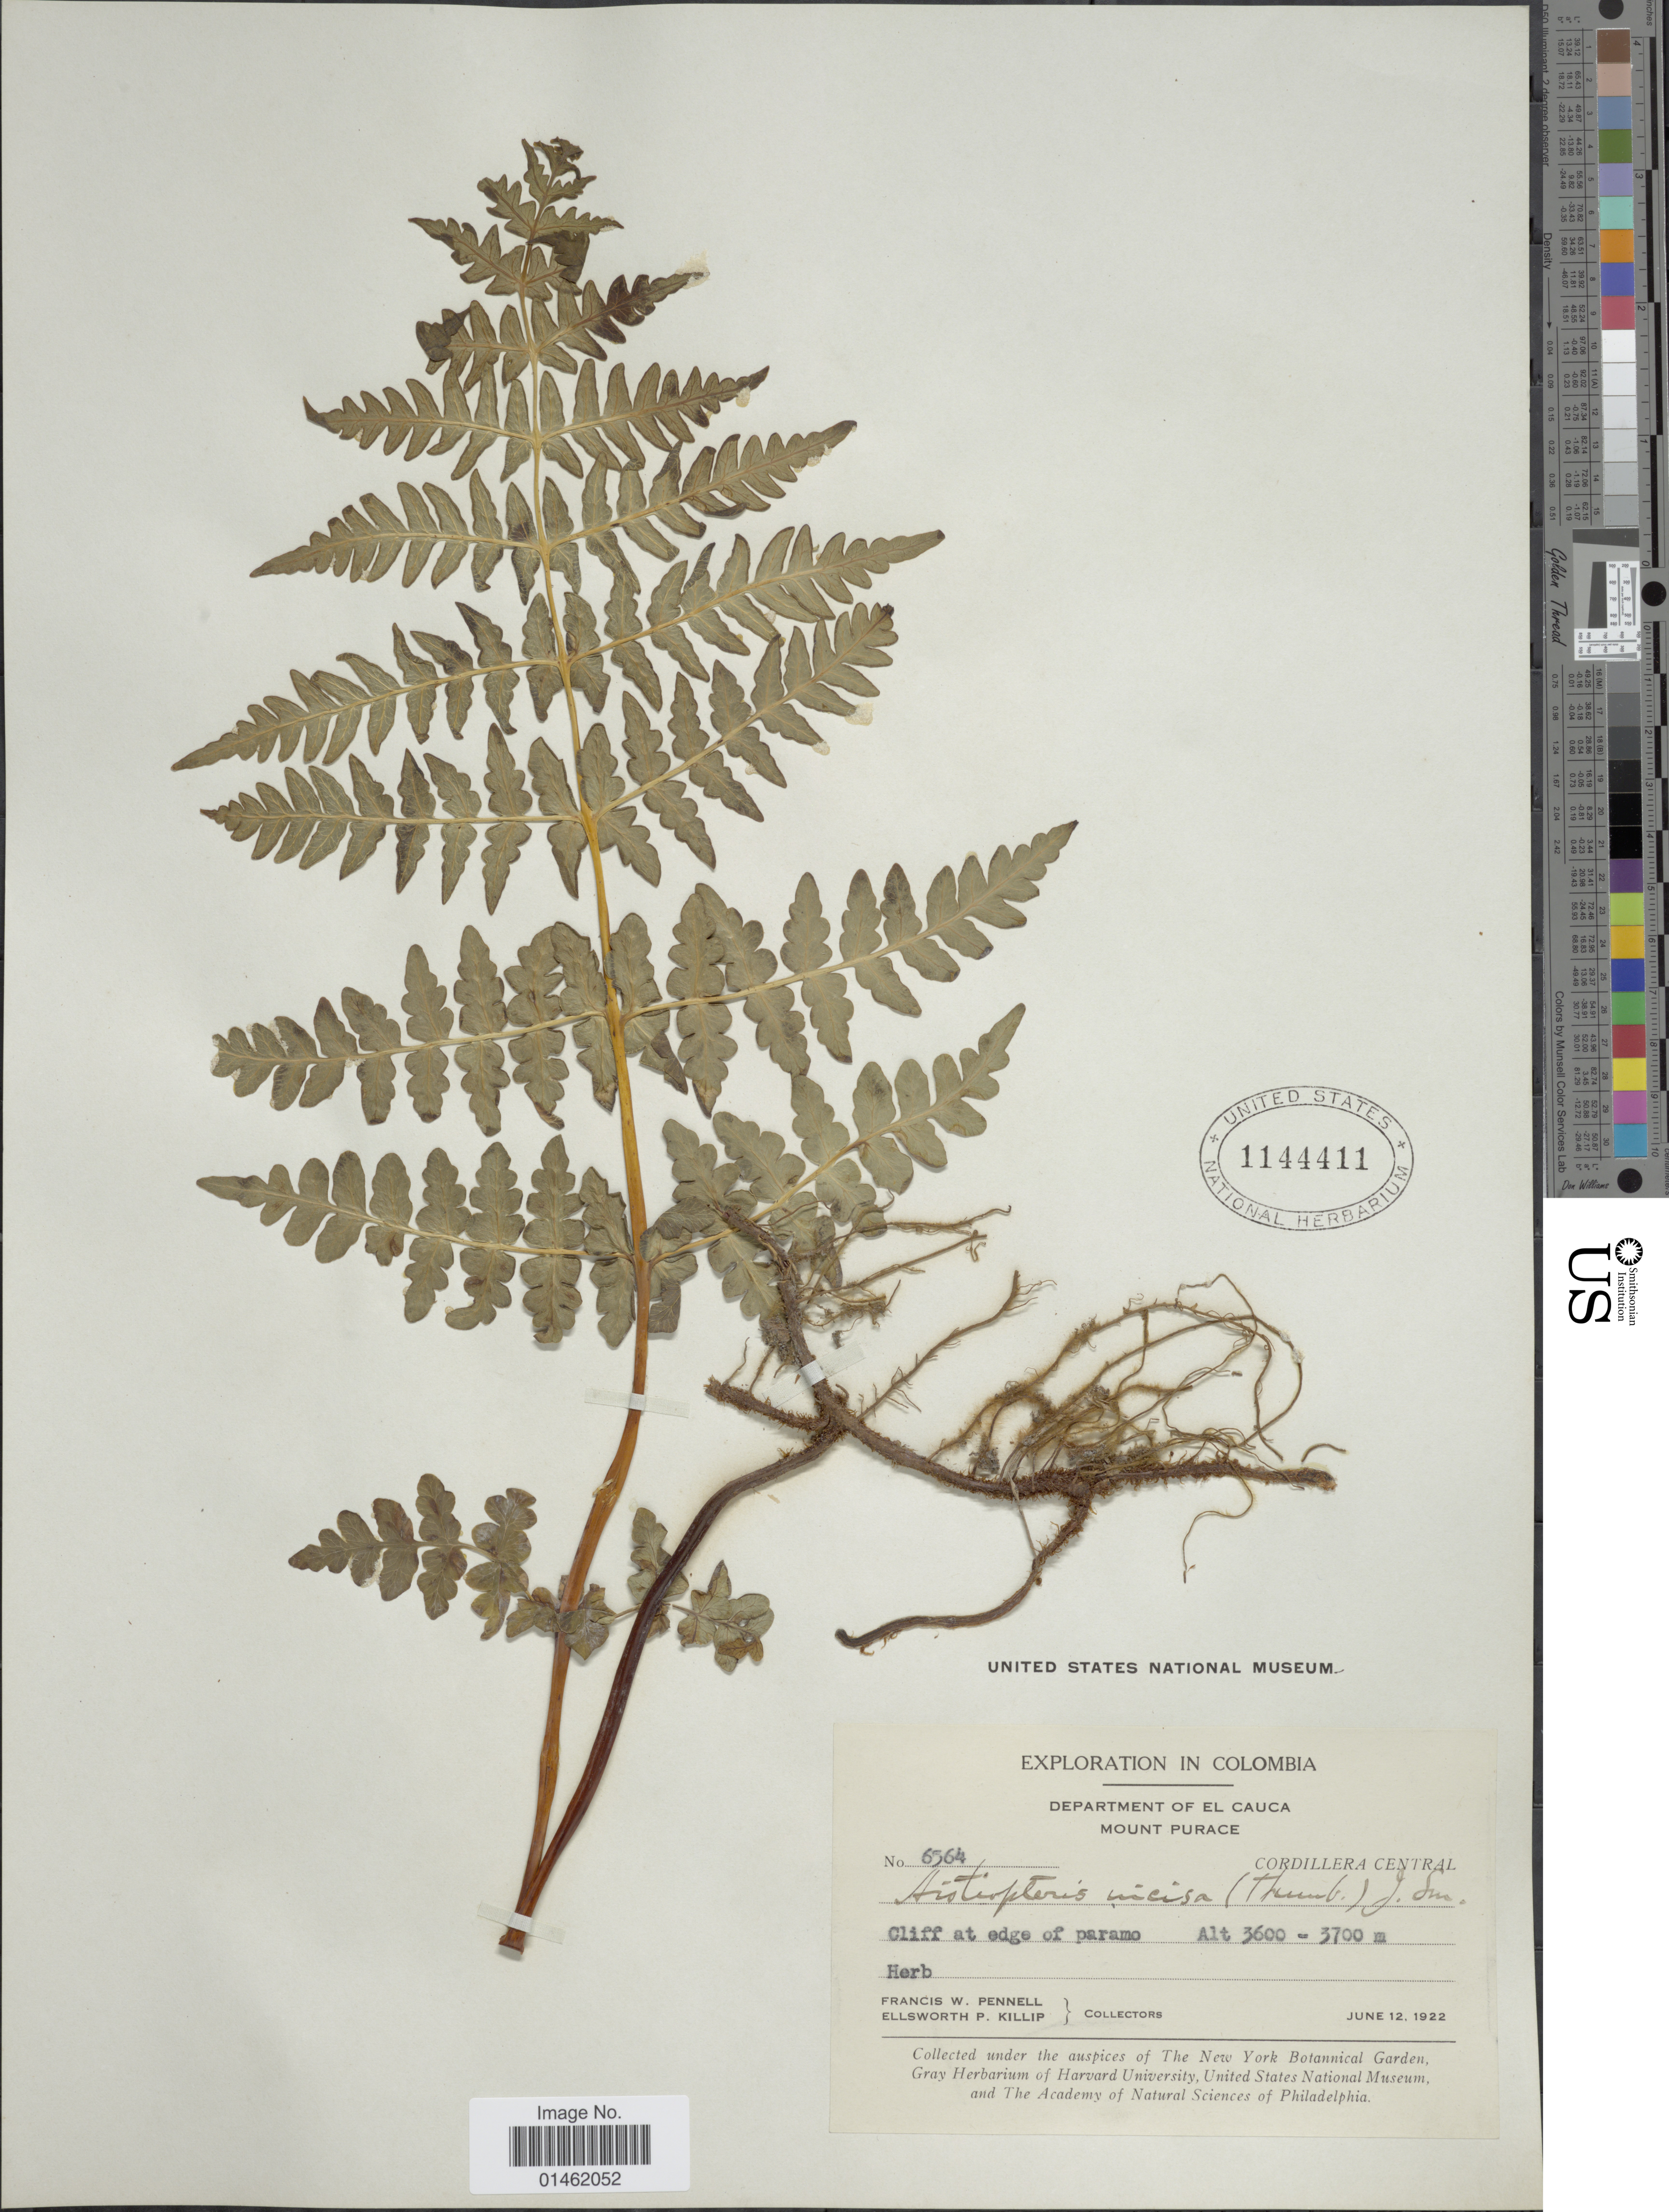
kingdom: Plantae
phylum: Tracheophyta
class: Polypodiopsida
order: Polypodiales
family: Dennstaedtiaceae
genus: Histiopteris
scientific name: Histiopteris incisa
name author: (Thunb.) J. Sm.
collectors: F. W. Pennell & E. P. Killip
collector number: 6564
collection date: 1922-06-12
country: Colombia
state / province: Cauca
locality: Department of El Cauca, Mount Purace, cliff at edge of paramo, cordillera central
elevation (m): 3600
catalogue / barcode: US 1144411